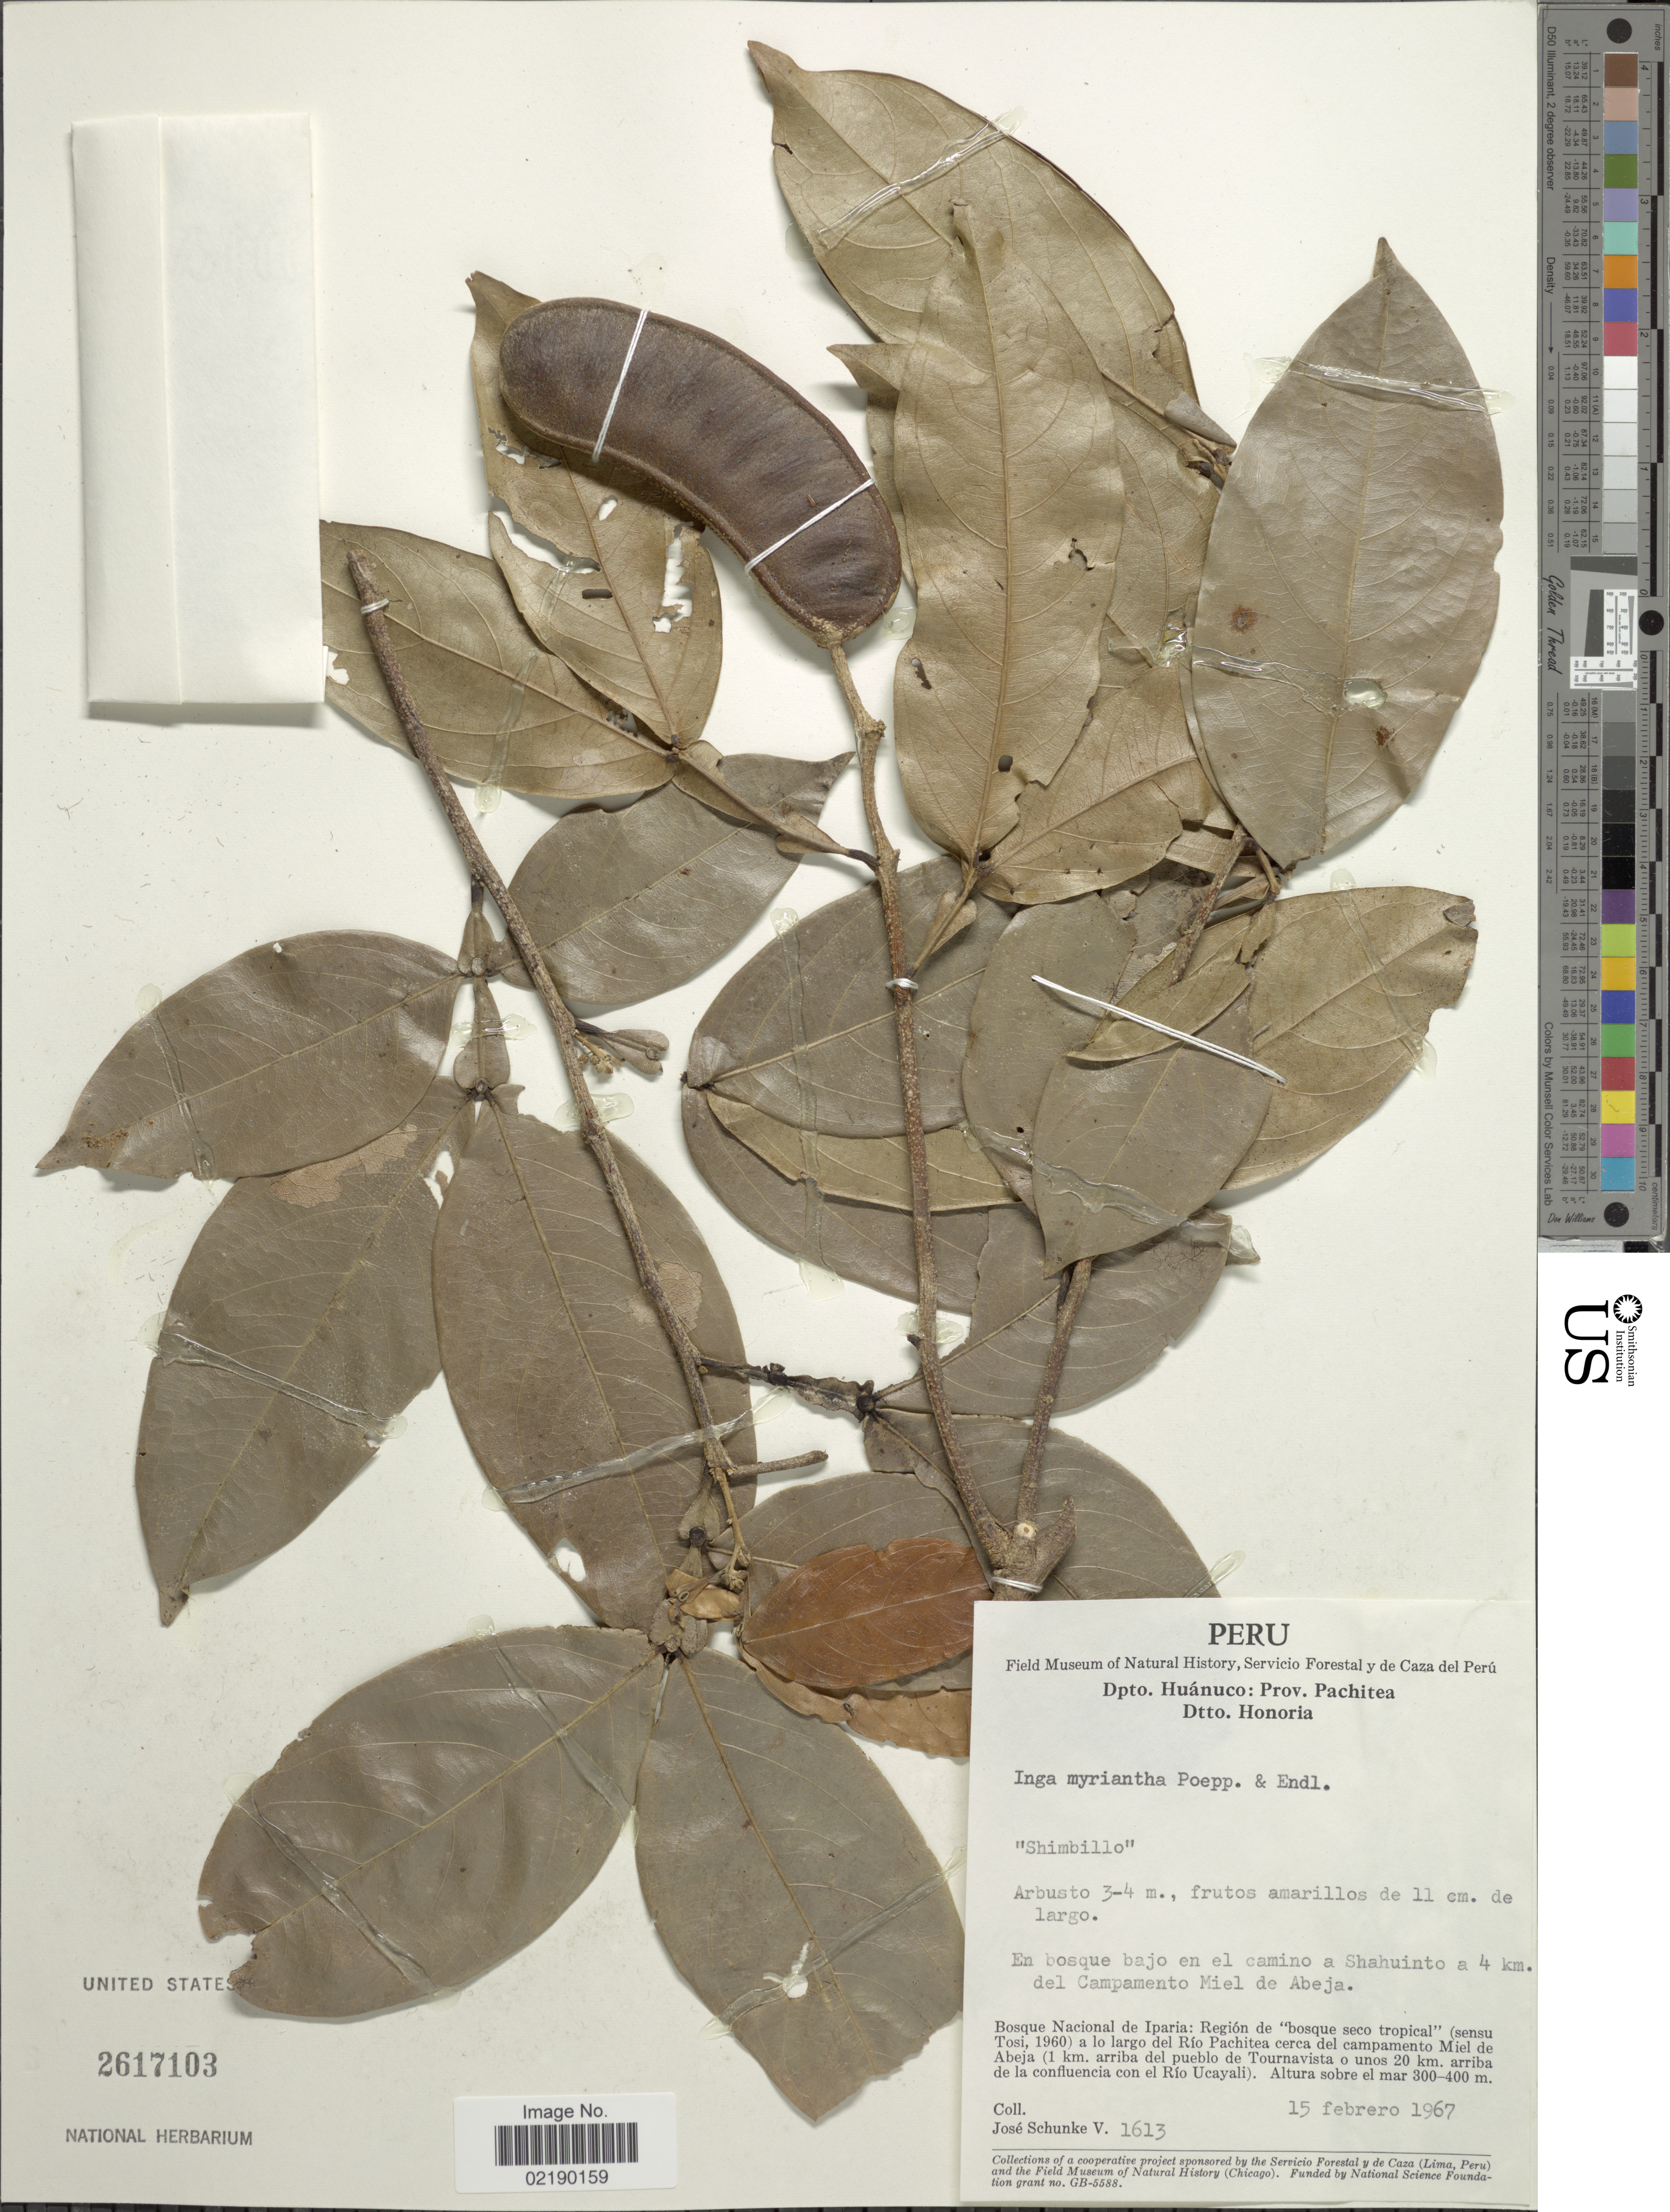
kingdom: Plantae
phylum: Tracheophyta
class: Magnoliopsida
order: Fabales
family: Fabaceae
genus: Inga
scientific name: Inga umbellifera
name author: (Vahl) Steud. ex DC.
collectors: J. Schunke Vigo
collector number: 1613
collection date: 1967-02-15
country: Peru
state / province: Huánuco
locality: Prov. Pachitea, Dtto. Honoria, En bosque bajo en el camino a Shahuinto a 4 km. del Campamento Miel de Abeja, Bosque Nacional de Iparia: Region de "bosque seco tropical" (sensu Tosi, 196.) a lo largo del Rio Pachitea cerca del campamento Miel de Abeja (1 km. arriba del pueblo de Tournavista o unos 20 km. arriva de la confluencia con el Rio Ucayali)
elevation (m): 300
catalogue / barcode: US 2617103